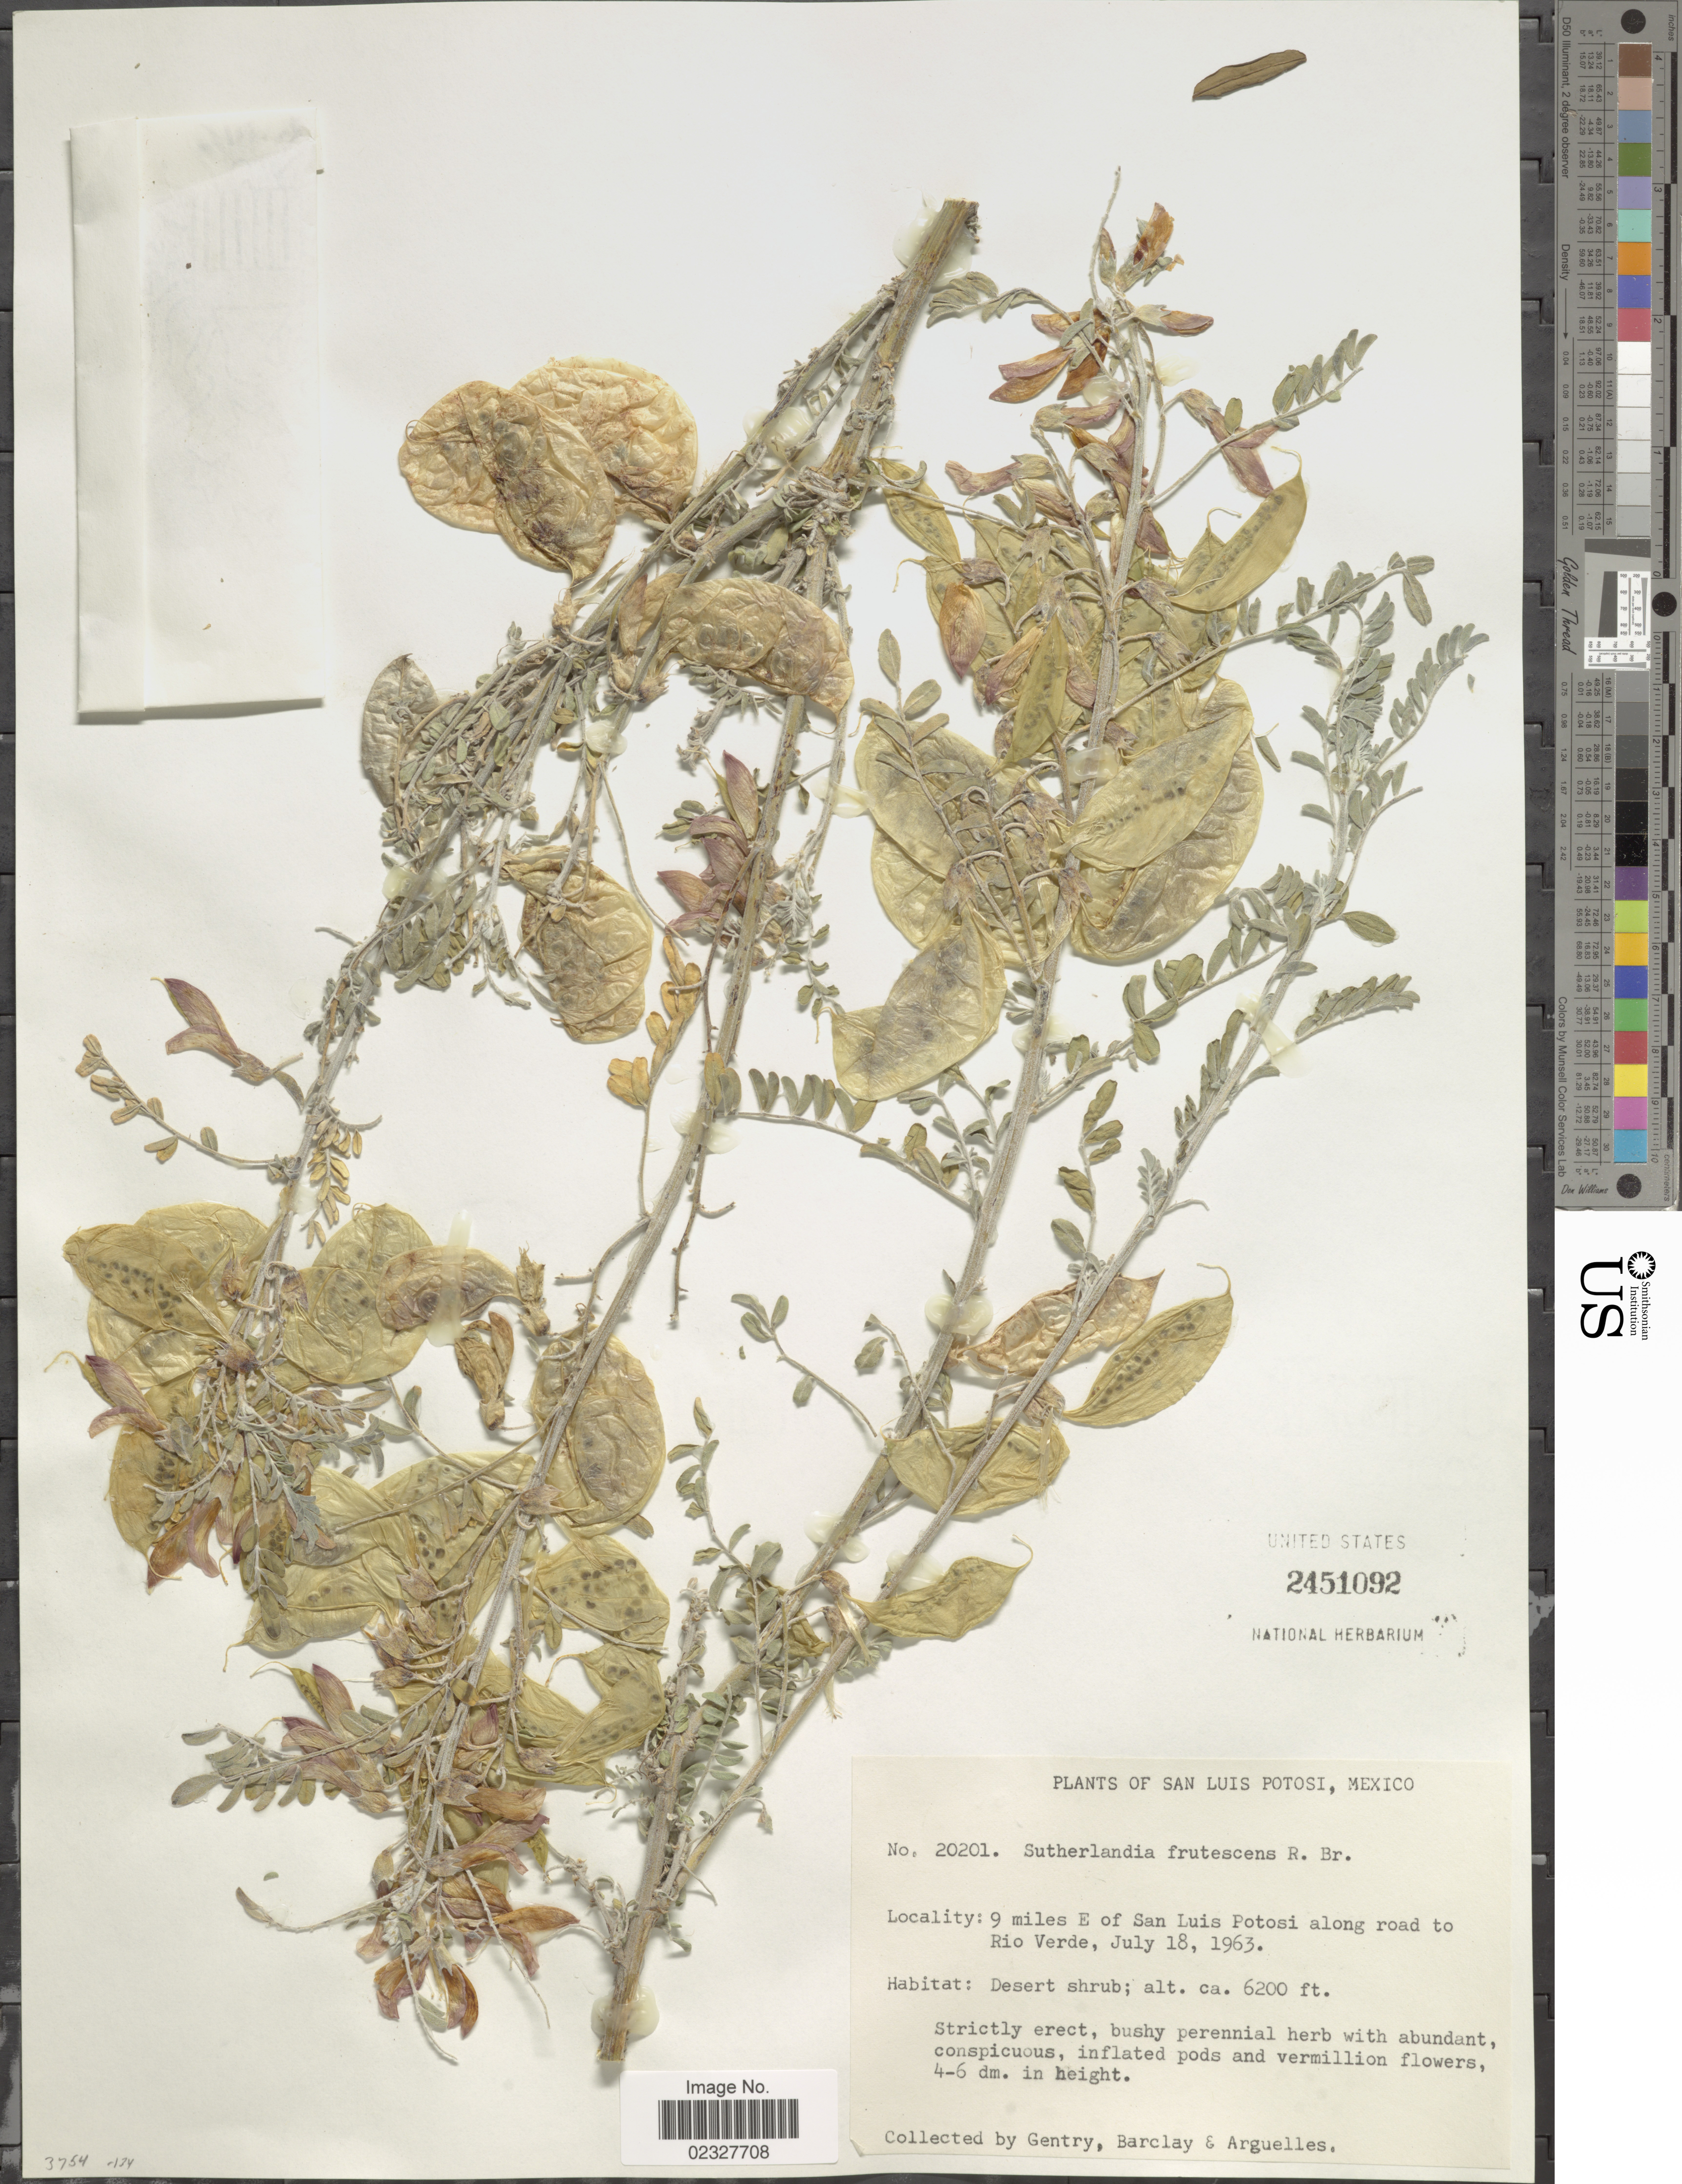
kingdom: Plantae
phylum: Tracheophyta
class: Magnoliopsida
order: Fabales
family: Fabaceae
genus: Sutherlandia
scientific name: Sutherlandia frutescens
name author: (L.) R. Br. ex W.T. Aiton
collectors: Gentry, --, -- Barclay & Arguelles, --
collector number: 20201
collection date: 1963-07-18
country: Mexico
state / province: San Luis Potosí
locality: San Luis Potosi, Mexico. 9 miles E of San Luis Potosi along road to Rio Verde.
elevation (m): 1890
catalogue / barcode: US 2451092